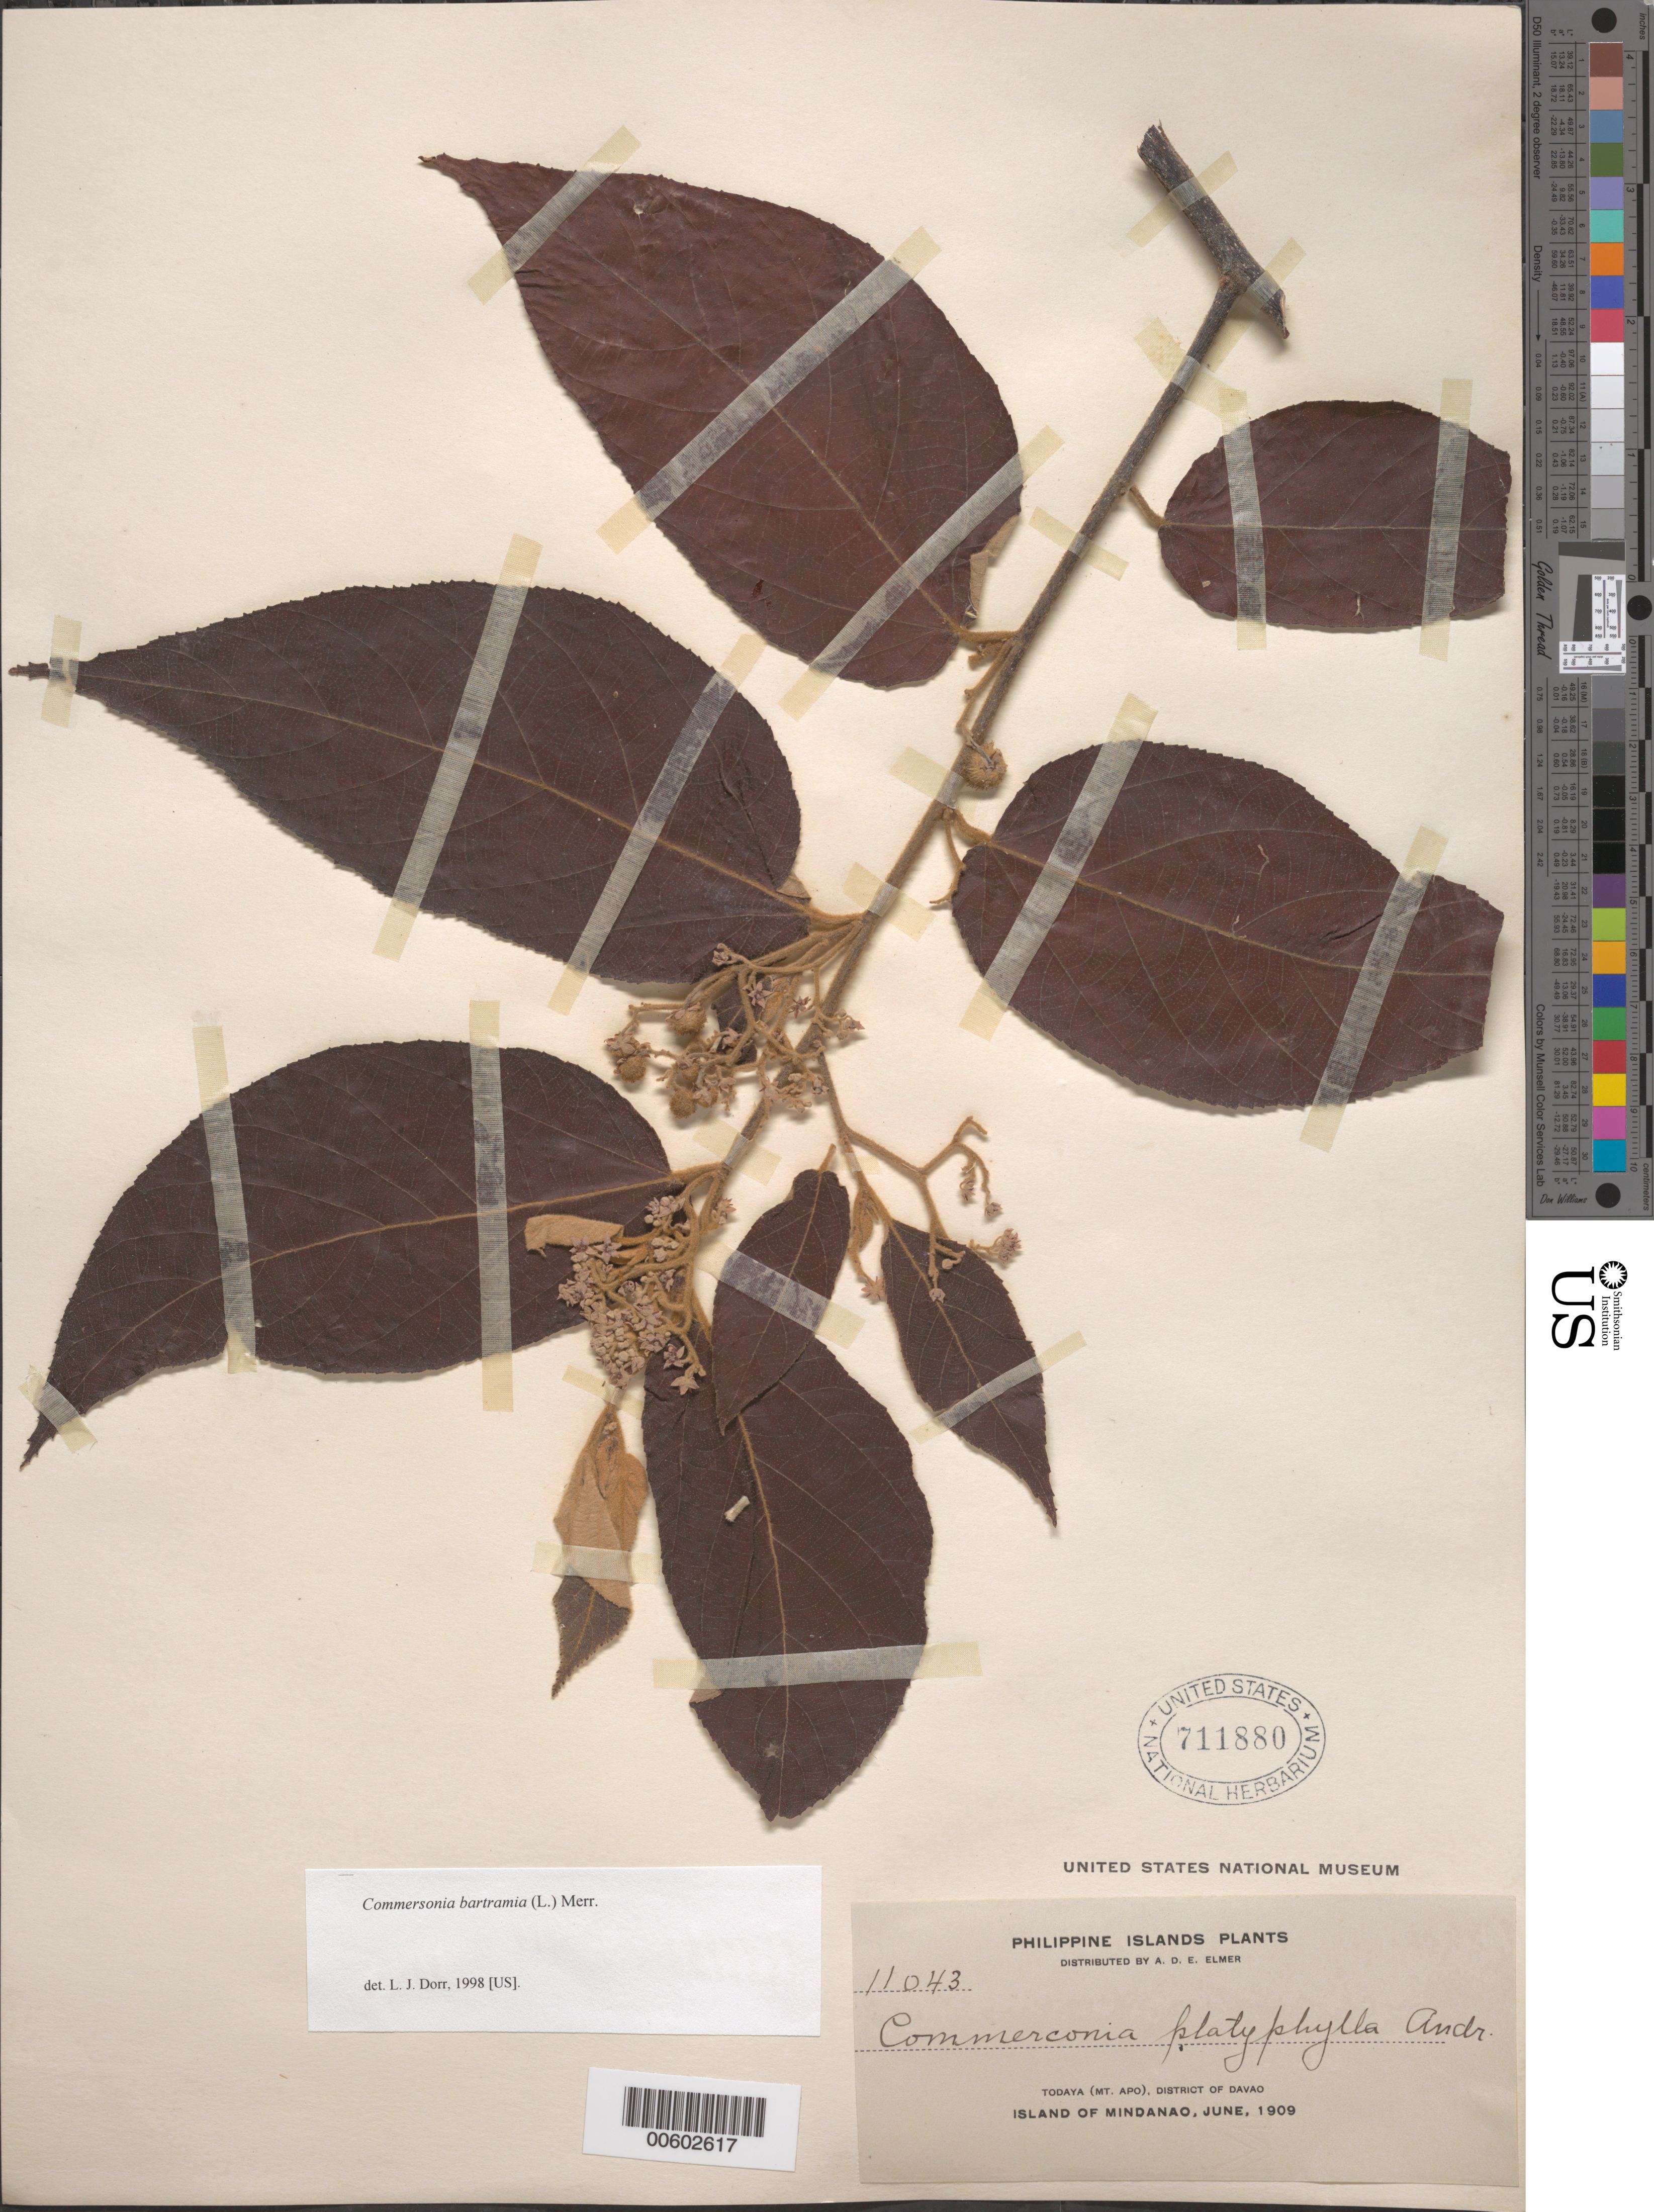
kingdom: Plantae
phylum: Tracheophyta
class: Magnoliopsida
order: Malvales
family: Malvaceae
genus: Commersonia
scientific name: Commersonia bartramia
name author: (L.) Merr.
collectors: A. D. E. Elmer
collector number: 11043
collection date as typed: Jun 1909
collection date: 1909-06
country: Philippines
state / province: Davao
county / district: Davao del Sur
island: Mindanao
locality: District of Davao. Todaya, Mt. Apo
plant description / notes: US, A, MO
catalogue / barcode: US 711880